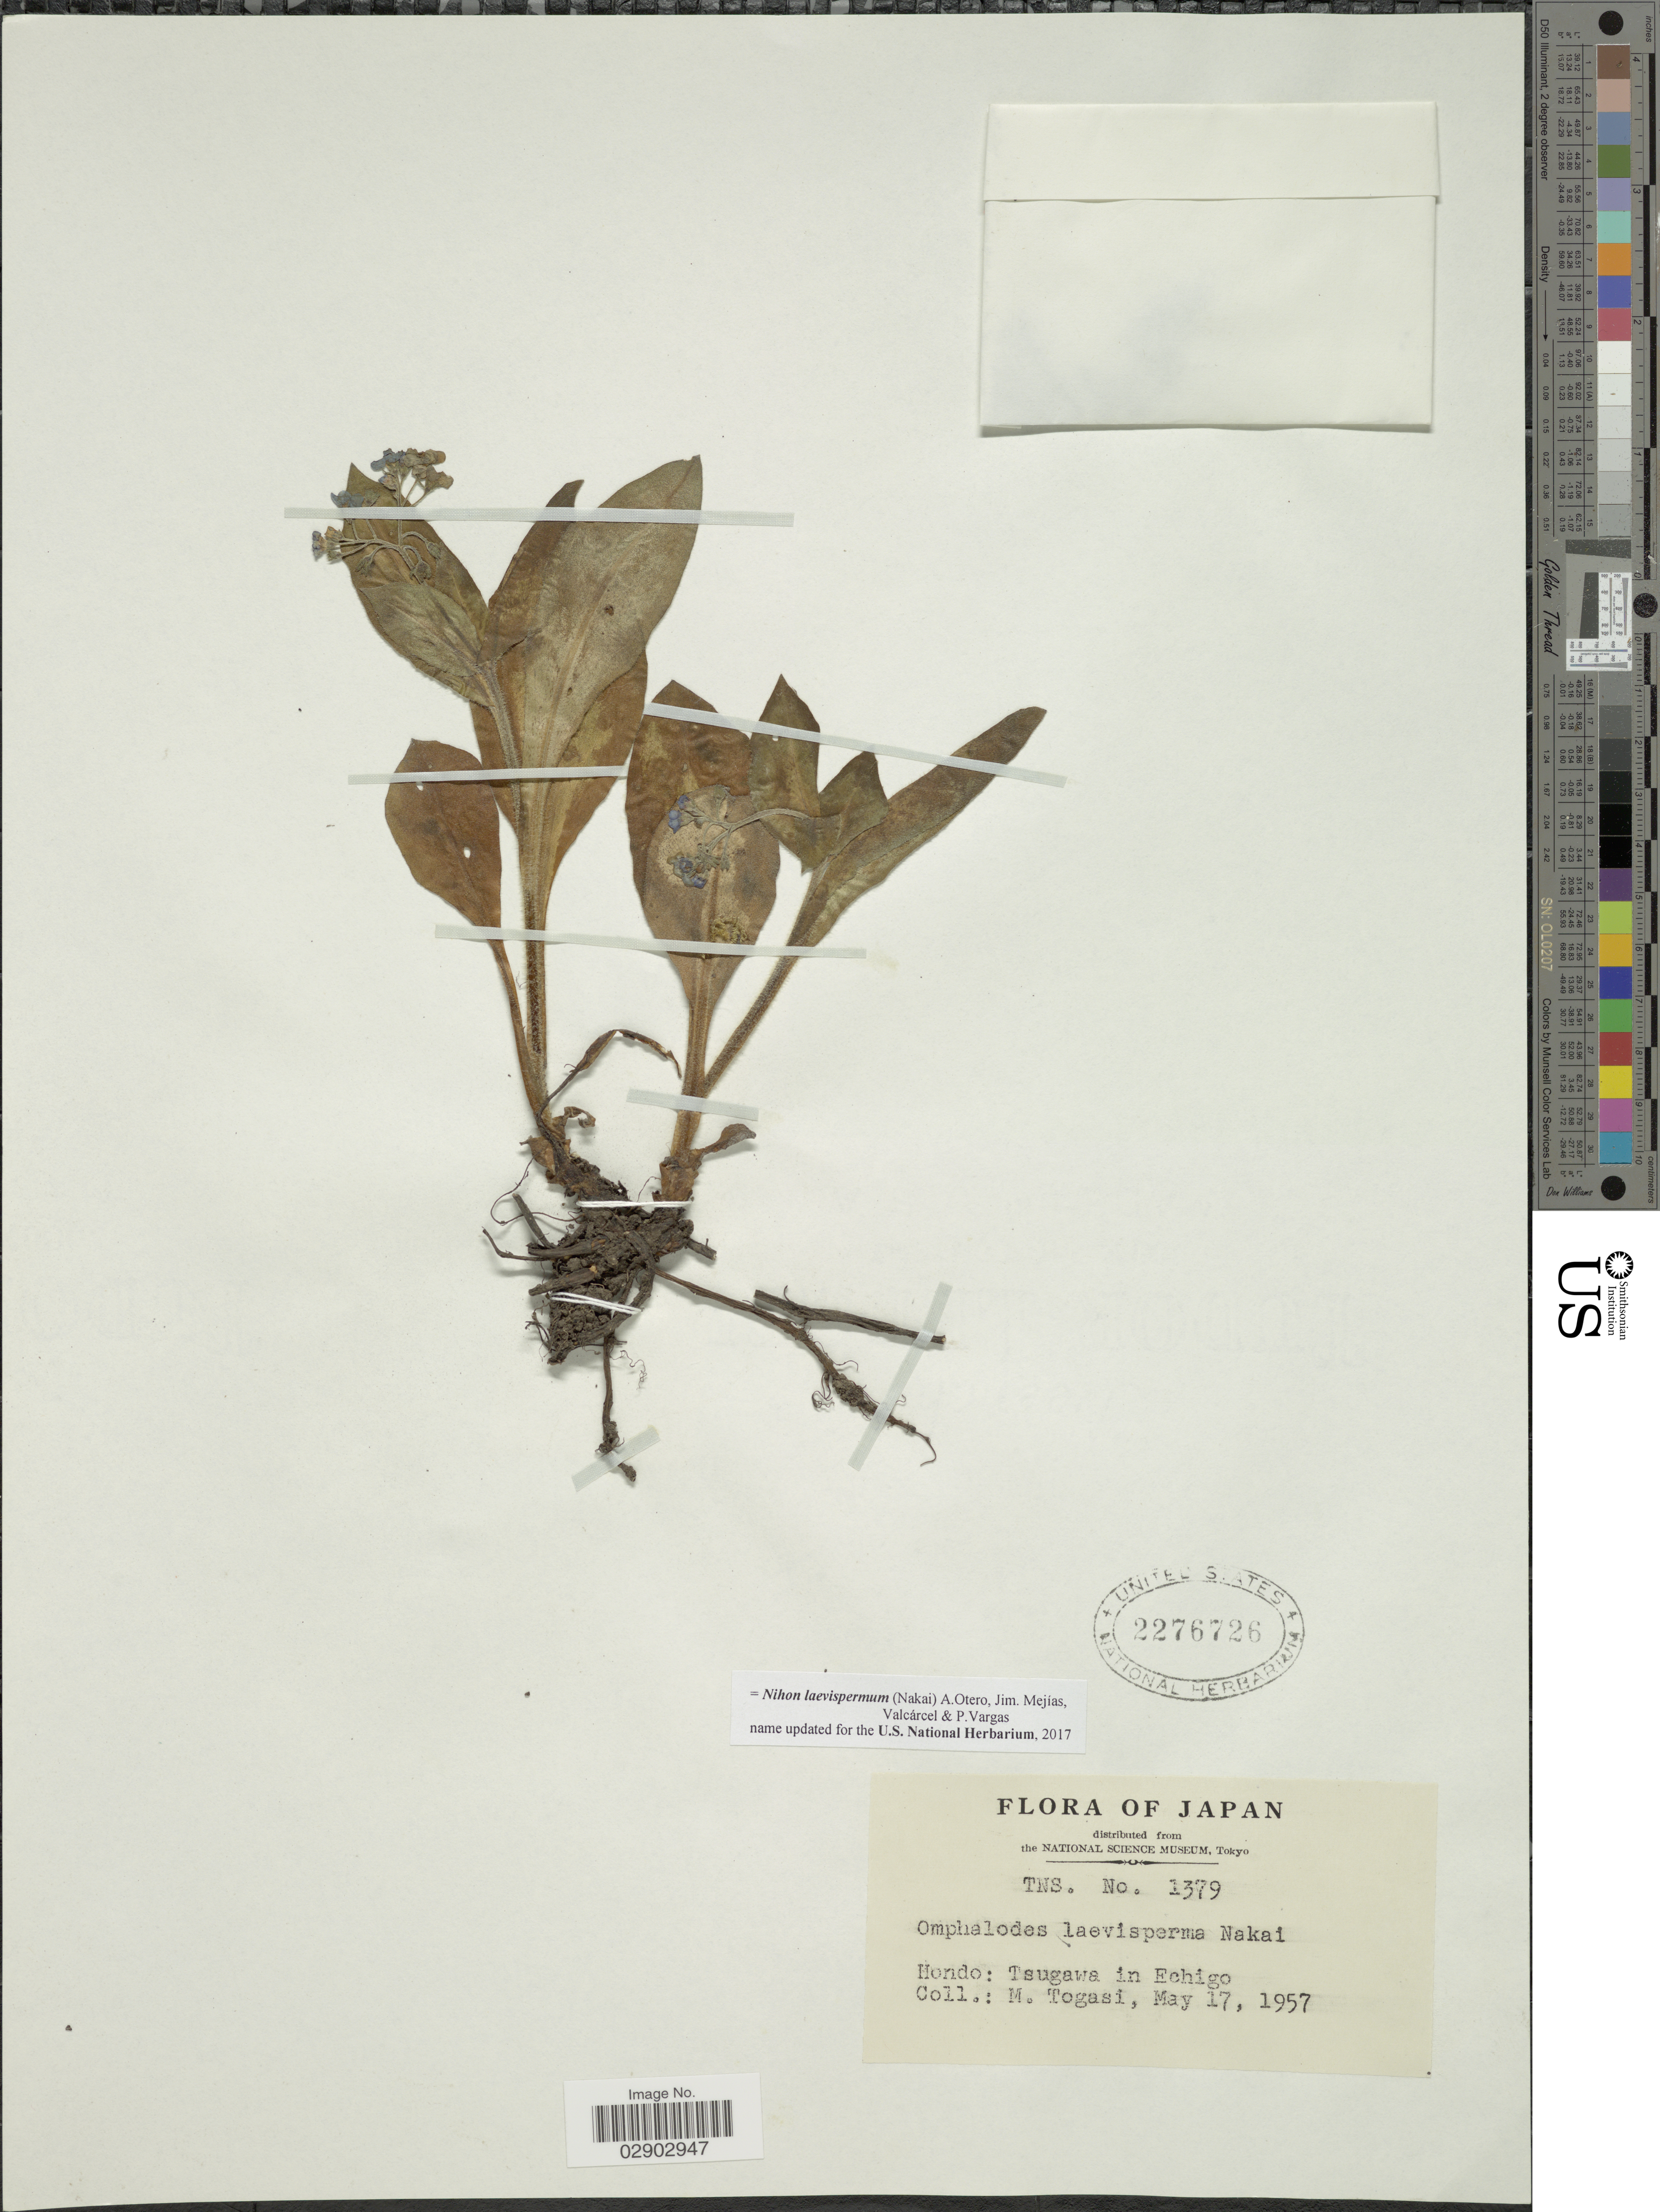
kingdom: Plantae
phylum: Tracheophyta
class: Magnoliopsida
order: Boraginales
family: Boraginaceae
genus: Nihon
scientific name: Nihon laevispermum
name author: (Nakai) A.Otero et al.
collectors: M. Togasi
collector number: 1379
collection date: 1957-05-17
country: Japan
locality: Hondo: Tsugawa in Echigo.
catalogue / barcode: US 2276726